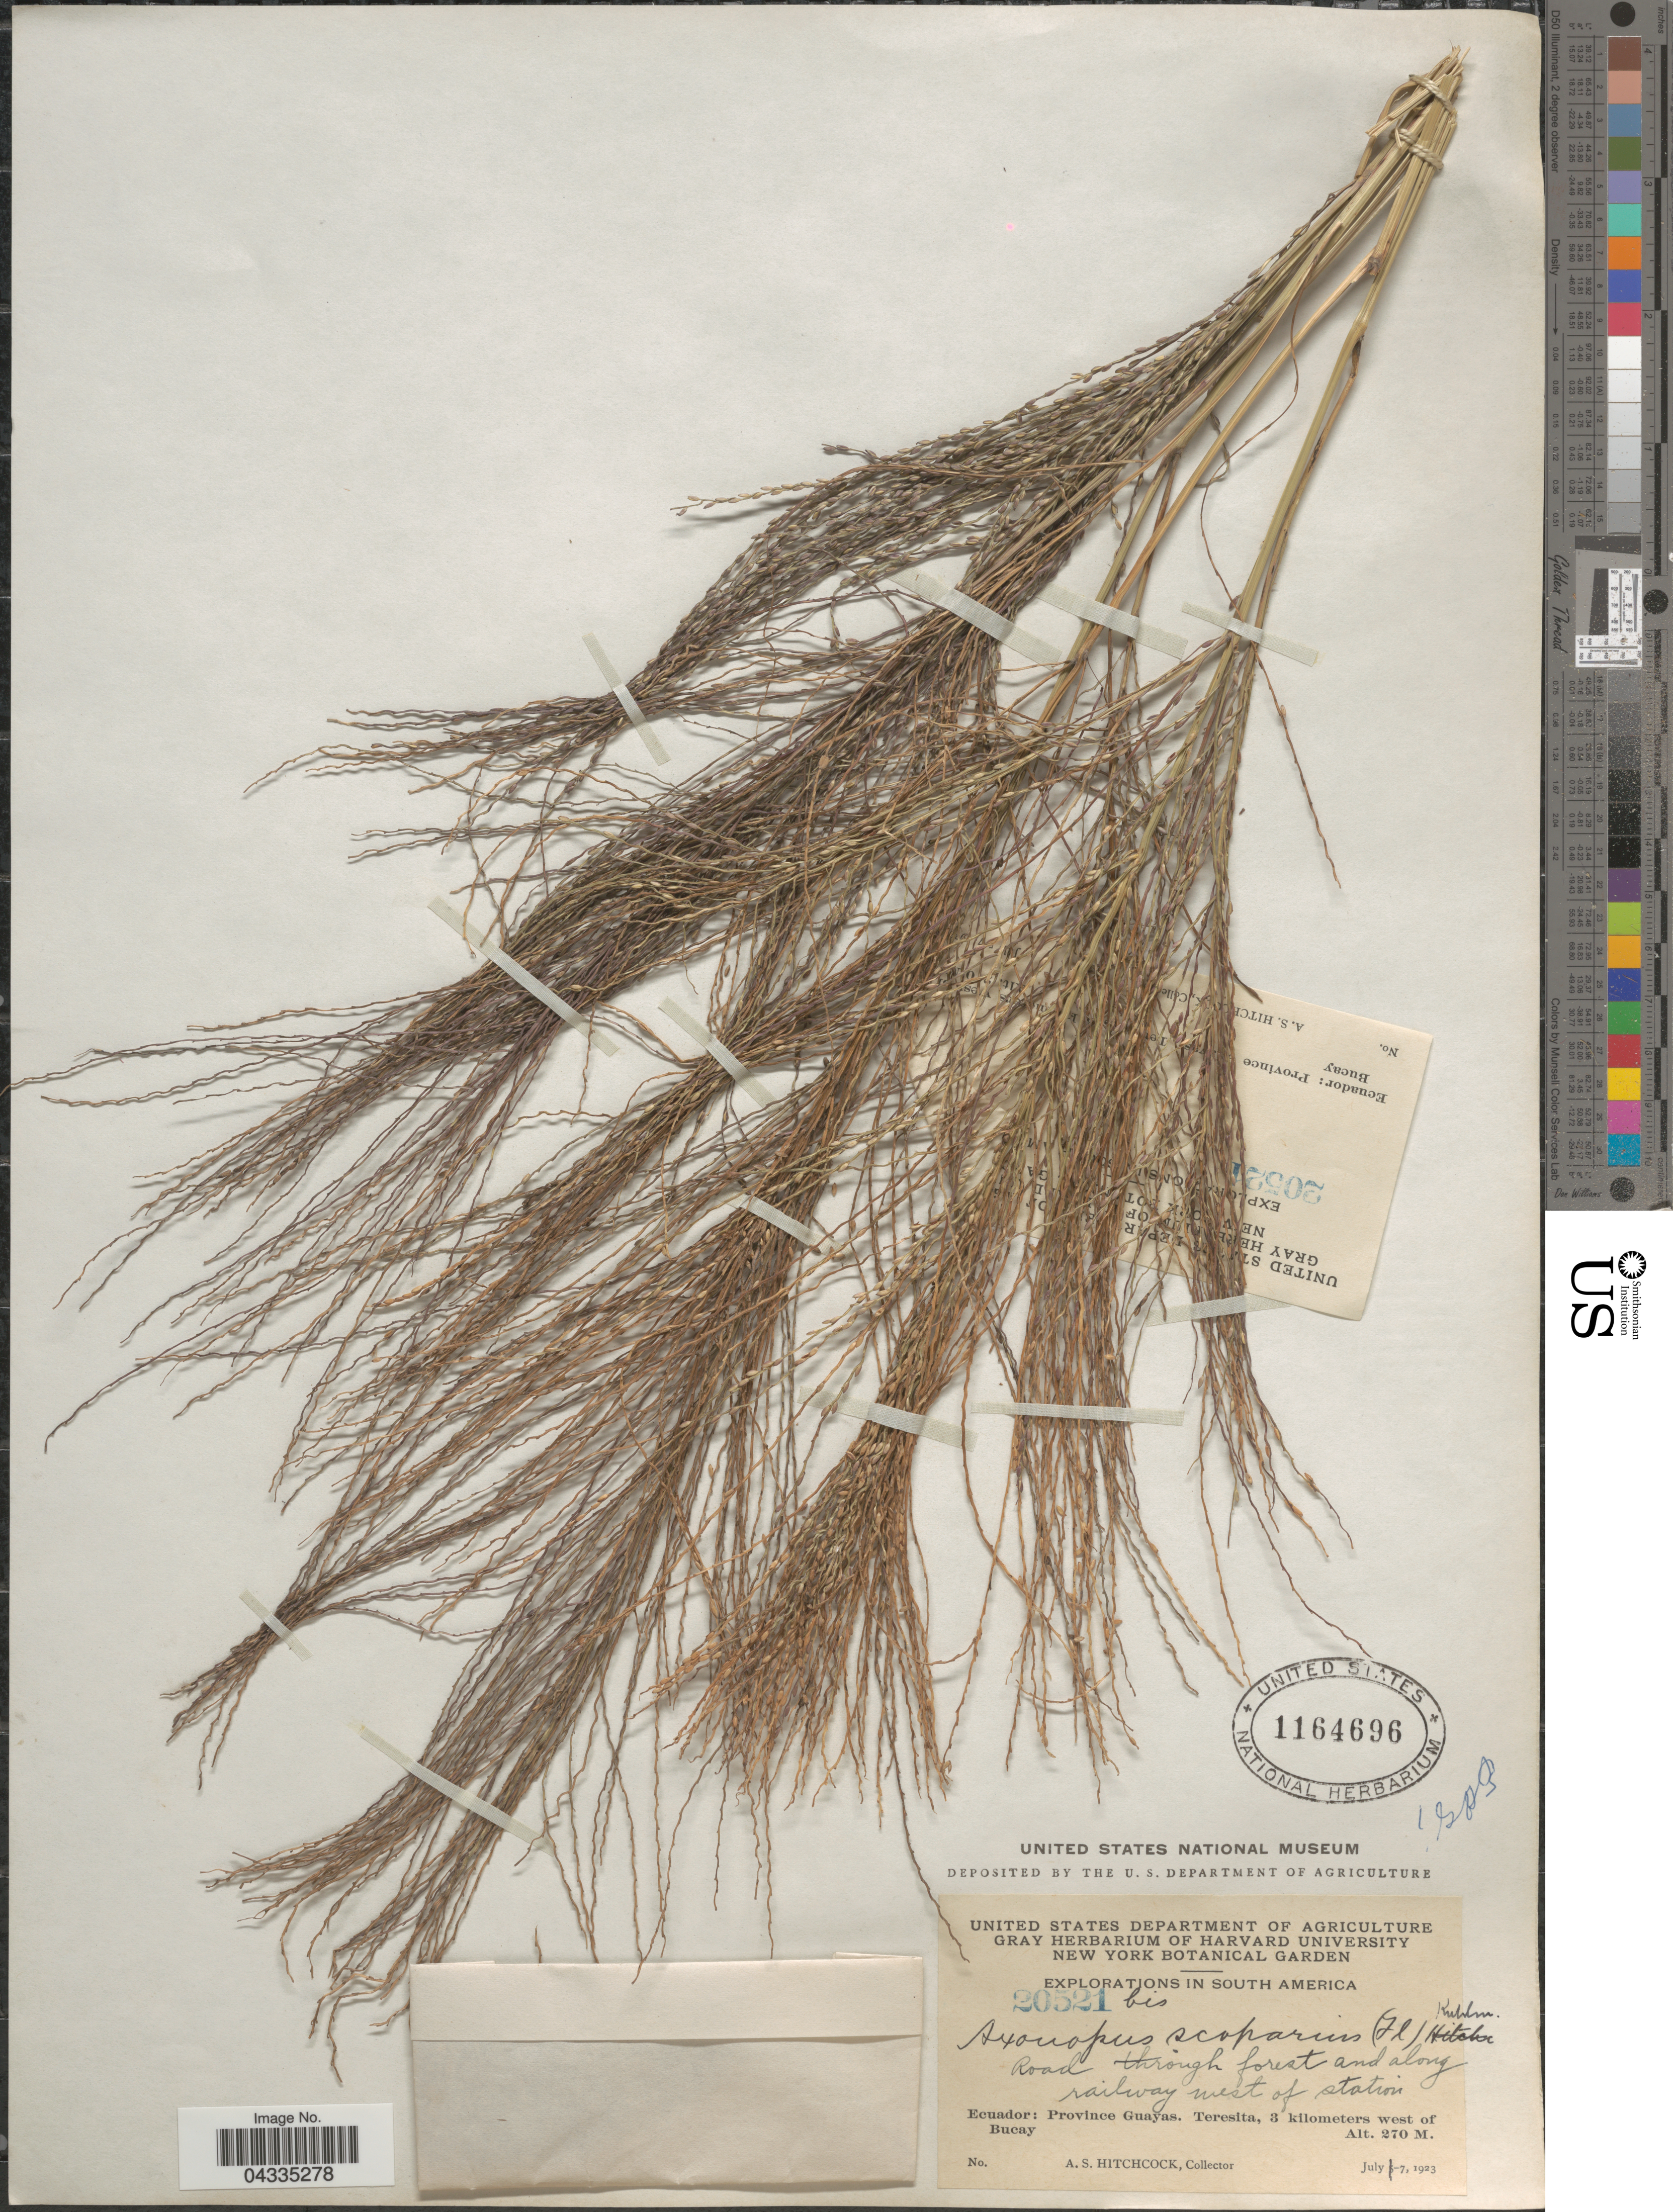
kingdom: Plantae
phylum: Tracheophyta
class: Liliopsida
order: Poales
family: Poaceae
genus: Axonopus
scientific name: Axonopus scoparius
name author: (Flüggé) Kuhlm.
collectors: A. S. Hitchcock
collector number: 20521bis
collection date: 1923-07-07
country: Ecuador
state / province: Guayas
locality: Explorations in South America. Road through forest and along railway west of station. Teresita, 3 kilometers west of Bucay.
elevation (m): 270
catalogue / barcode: US 1164696